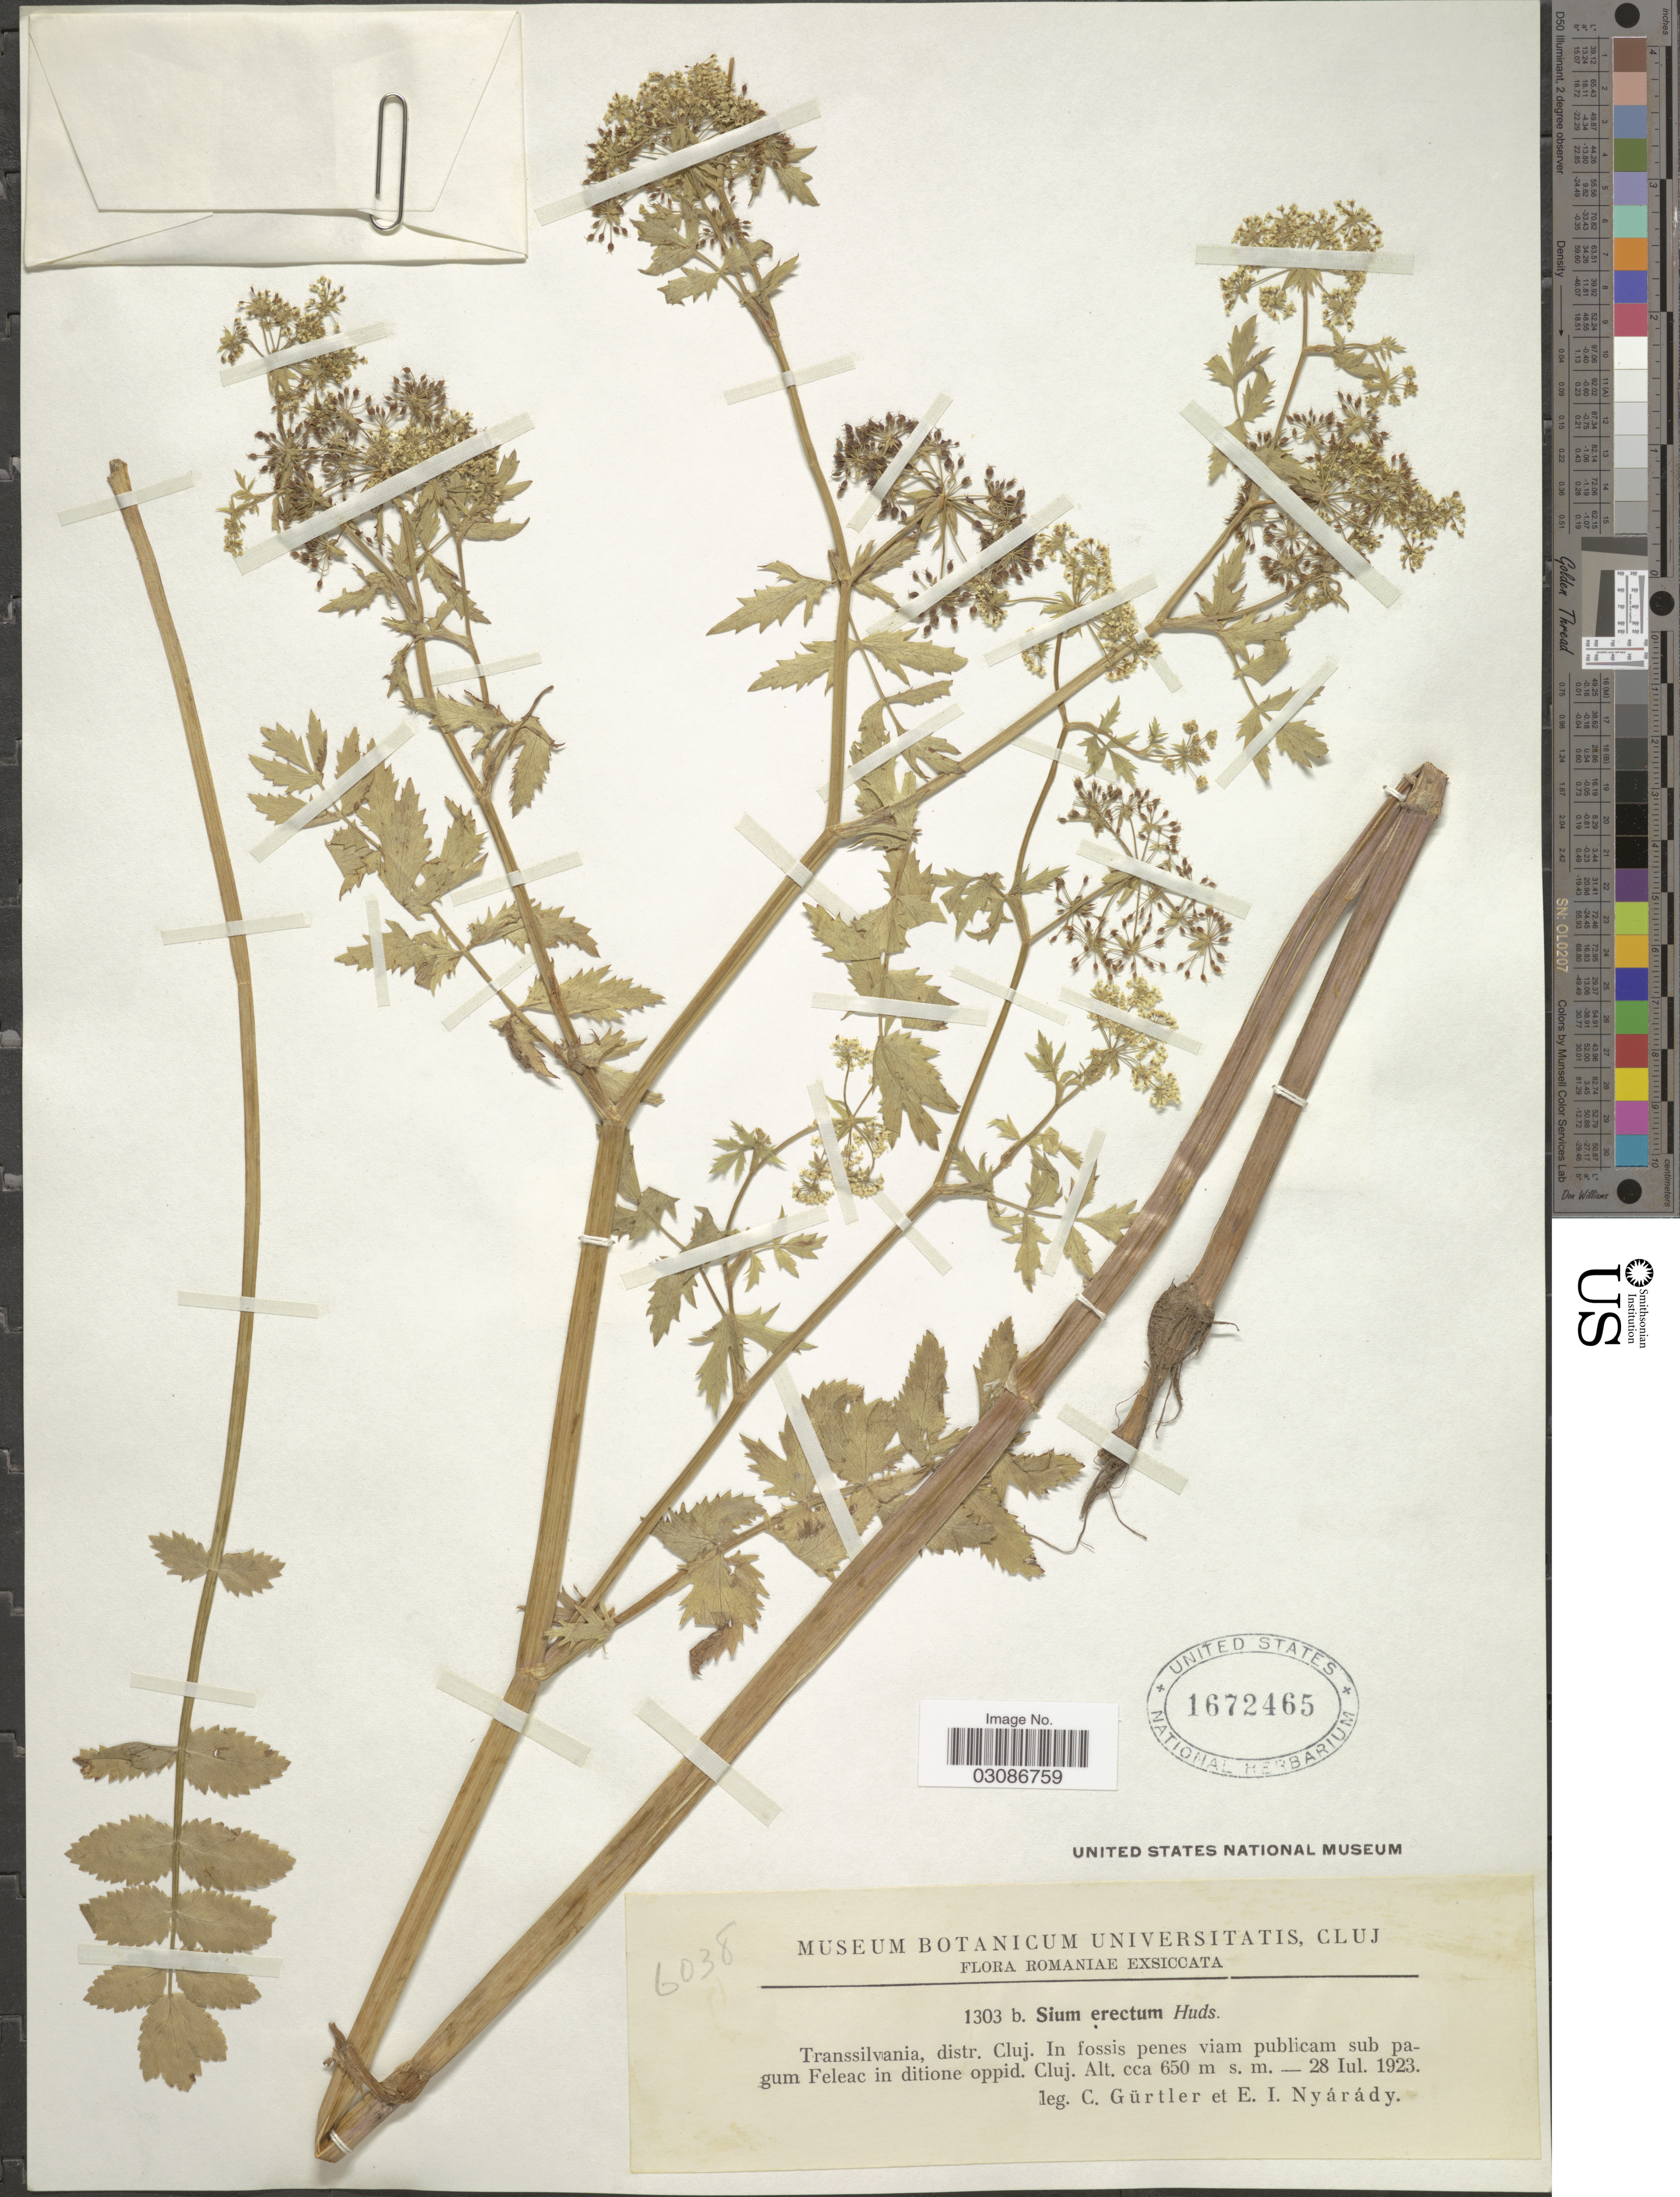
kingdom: Plantae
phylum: Tracheophyta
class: Magnoliopsida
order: Apiales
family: Apiaceae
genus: Sium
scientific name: Sium erectum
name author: Huds.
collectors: C. Gürtler & E. Nyárády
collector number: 1303b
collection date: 1923-07-28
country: Romania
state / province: Cluj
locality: Romaniae. Transsilvania, distr. Cluj. In fossis penes viam publicam sub pagum Feleac in ditione oppid. Cluj.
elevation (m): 650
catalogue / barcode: US 1672465